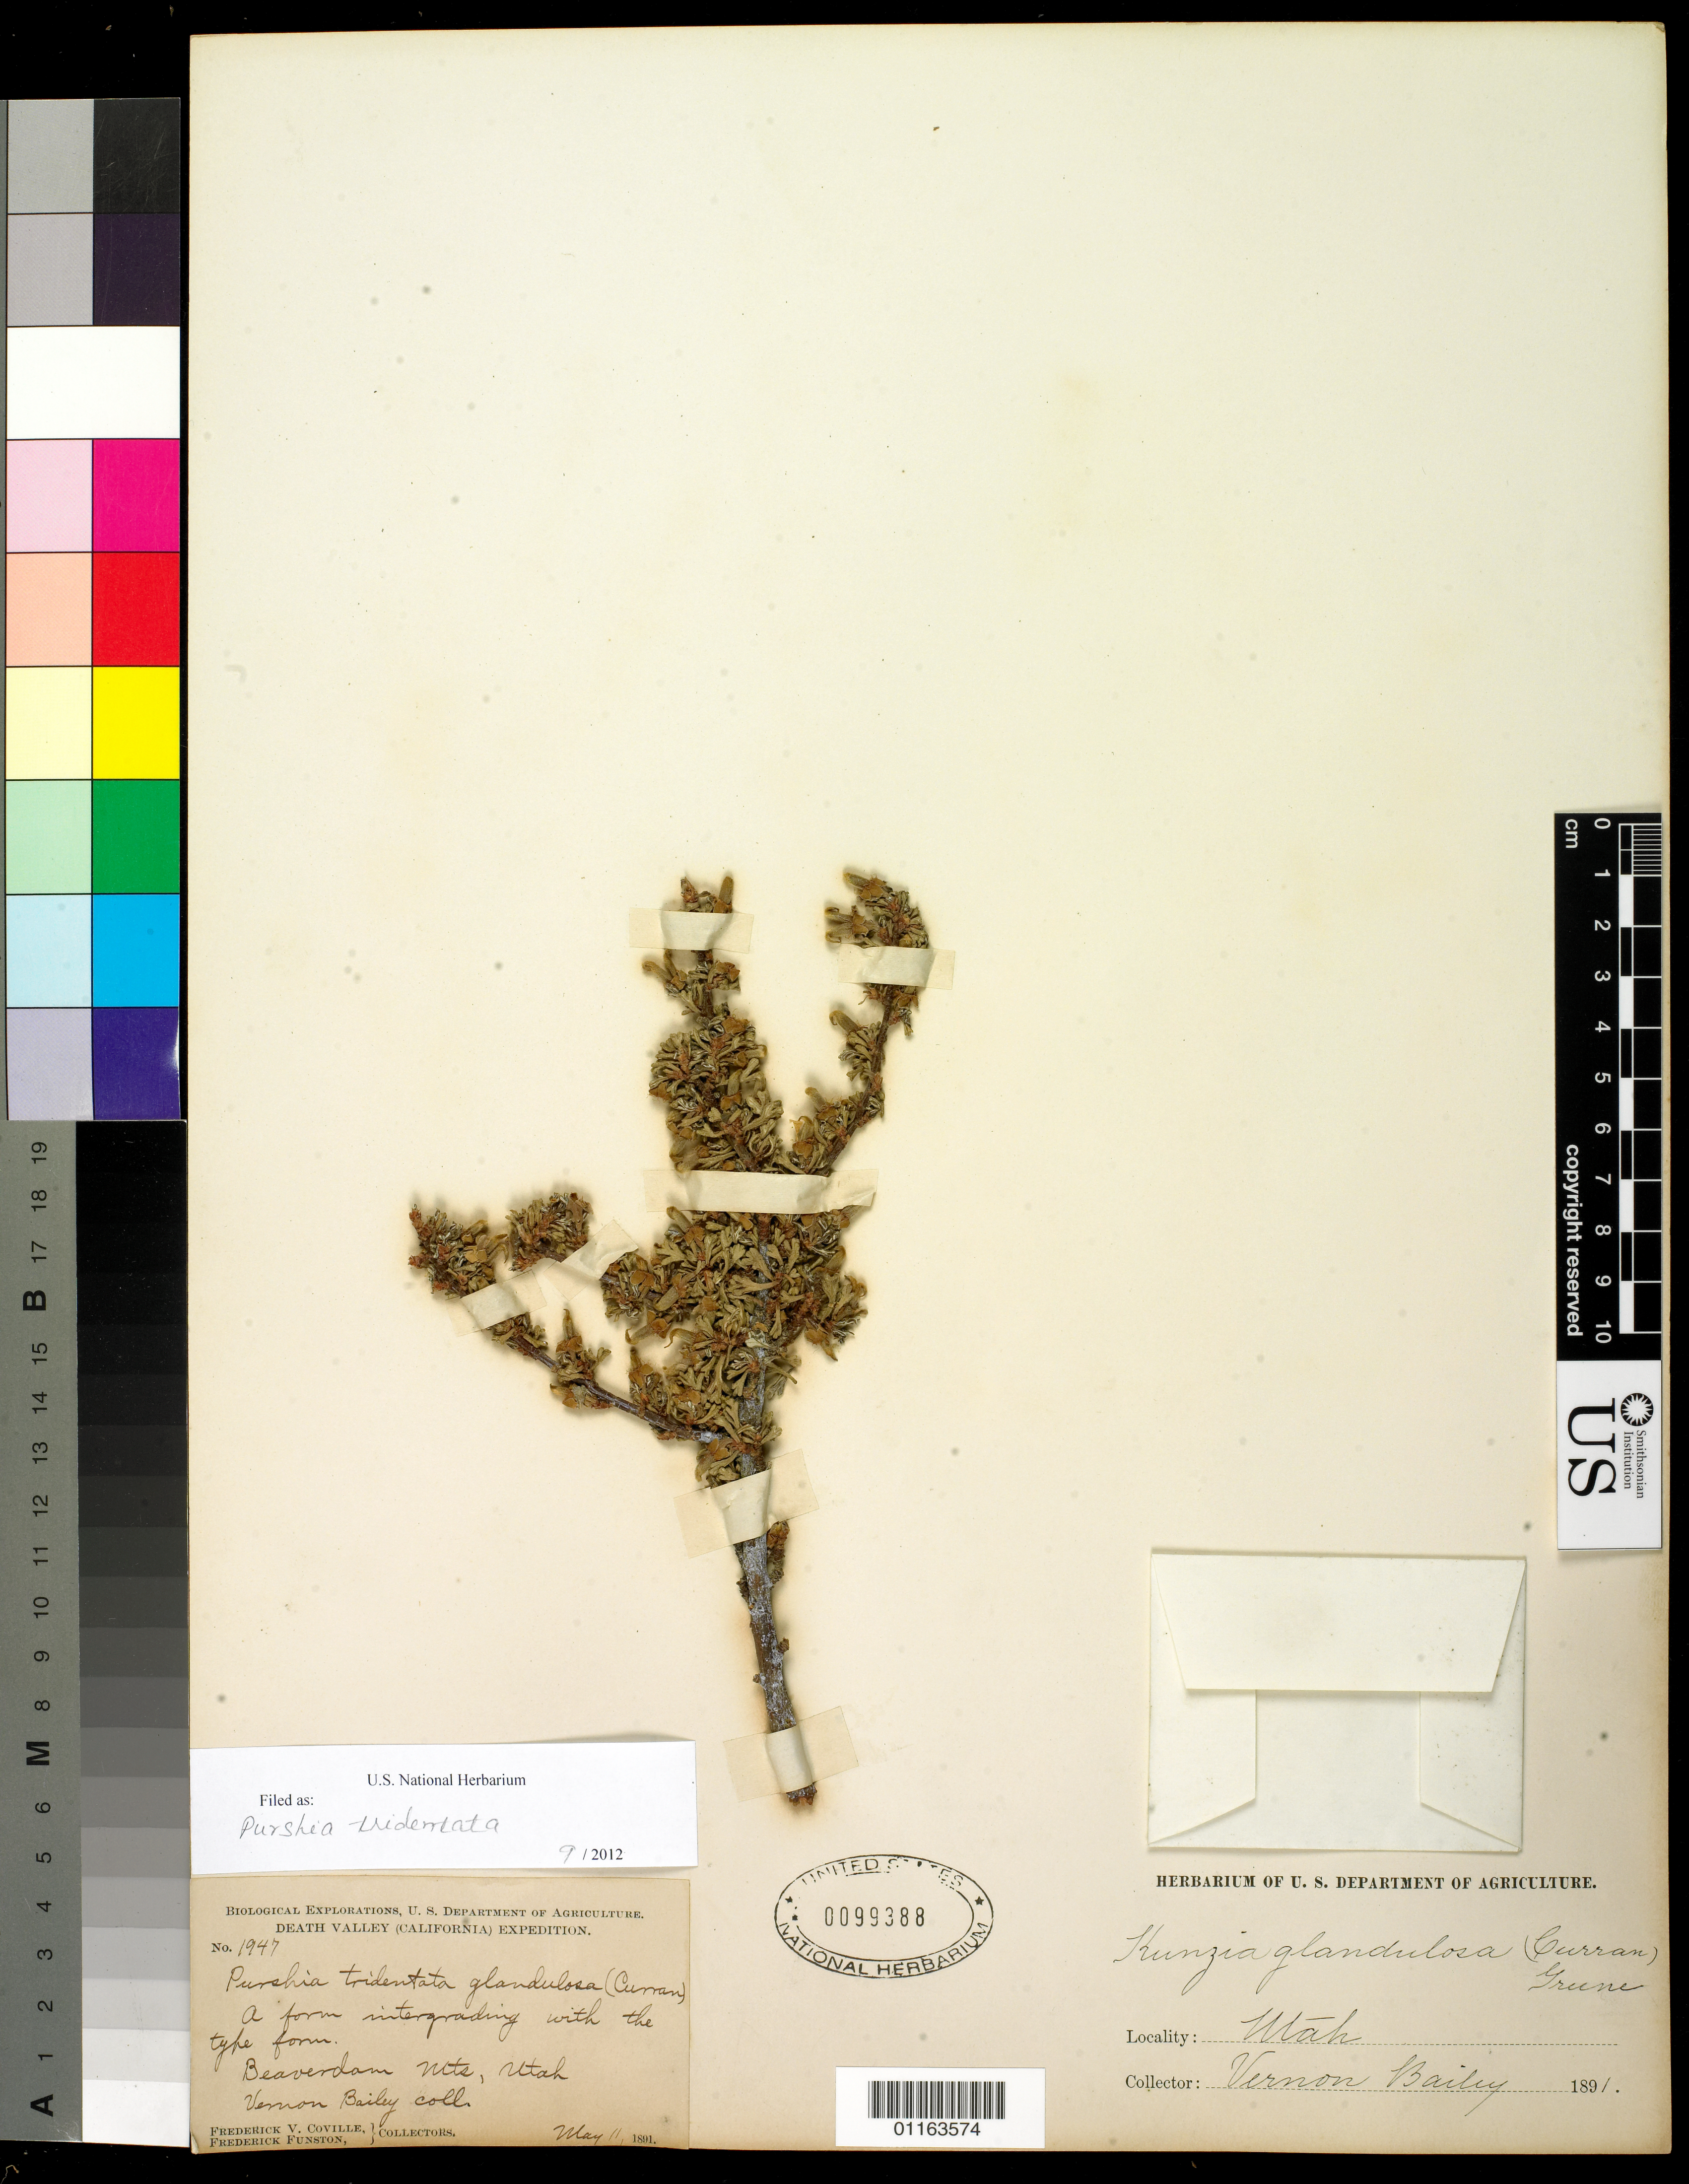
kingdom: Plantae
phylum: Tracheophyta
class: Magnoliopsida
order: Rosales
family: Rosaceae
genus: Purshia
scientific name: Purshia glandulosa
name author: Curran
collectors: V. O. Bailey, F. Funston & F. V. Coville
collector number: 1947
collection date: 1891-05-11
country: United States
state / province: Utah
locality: Beaverdam Mountains.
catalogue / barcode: US 99388